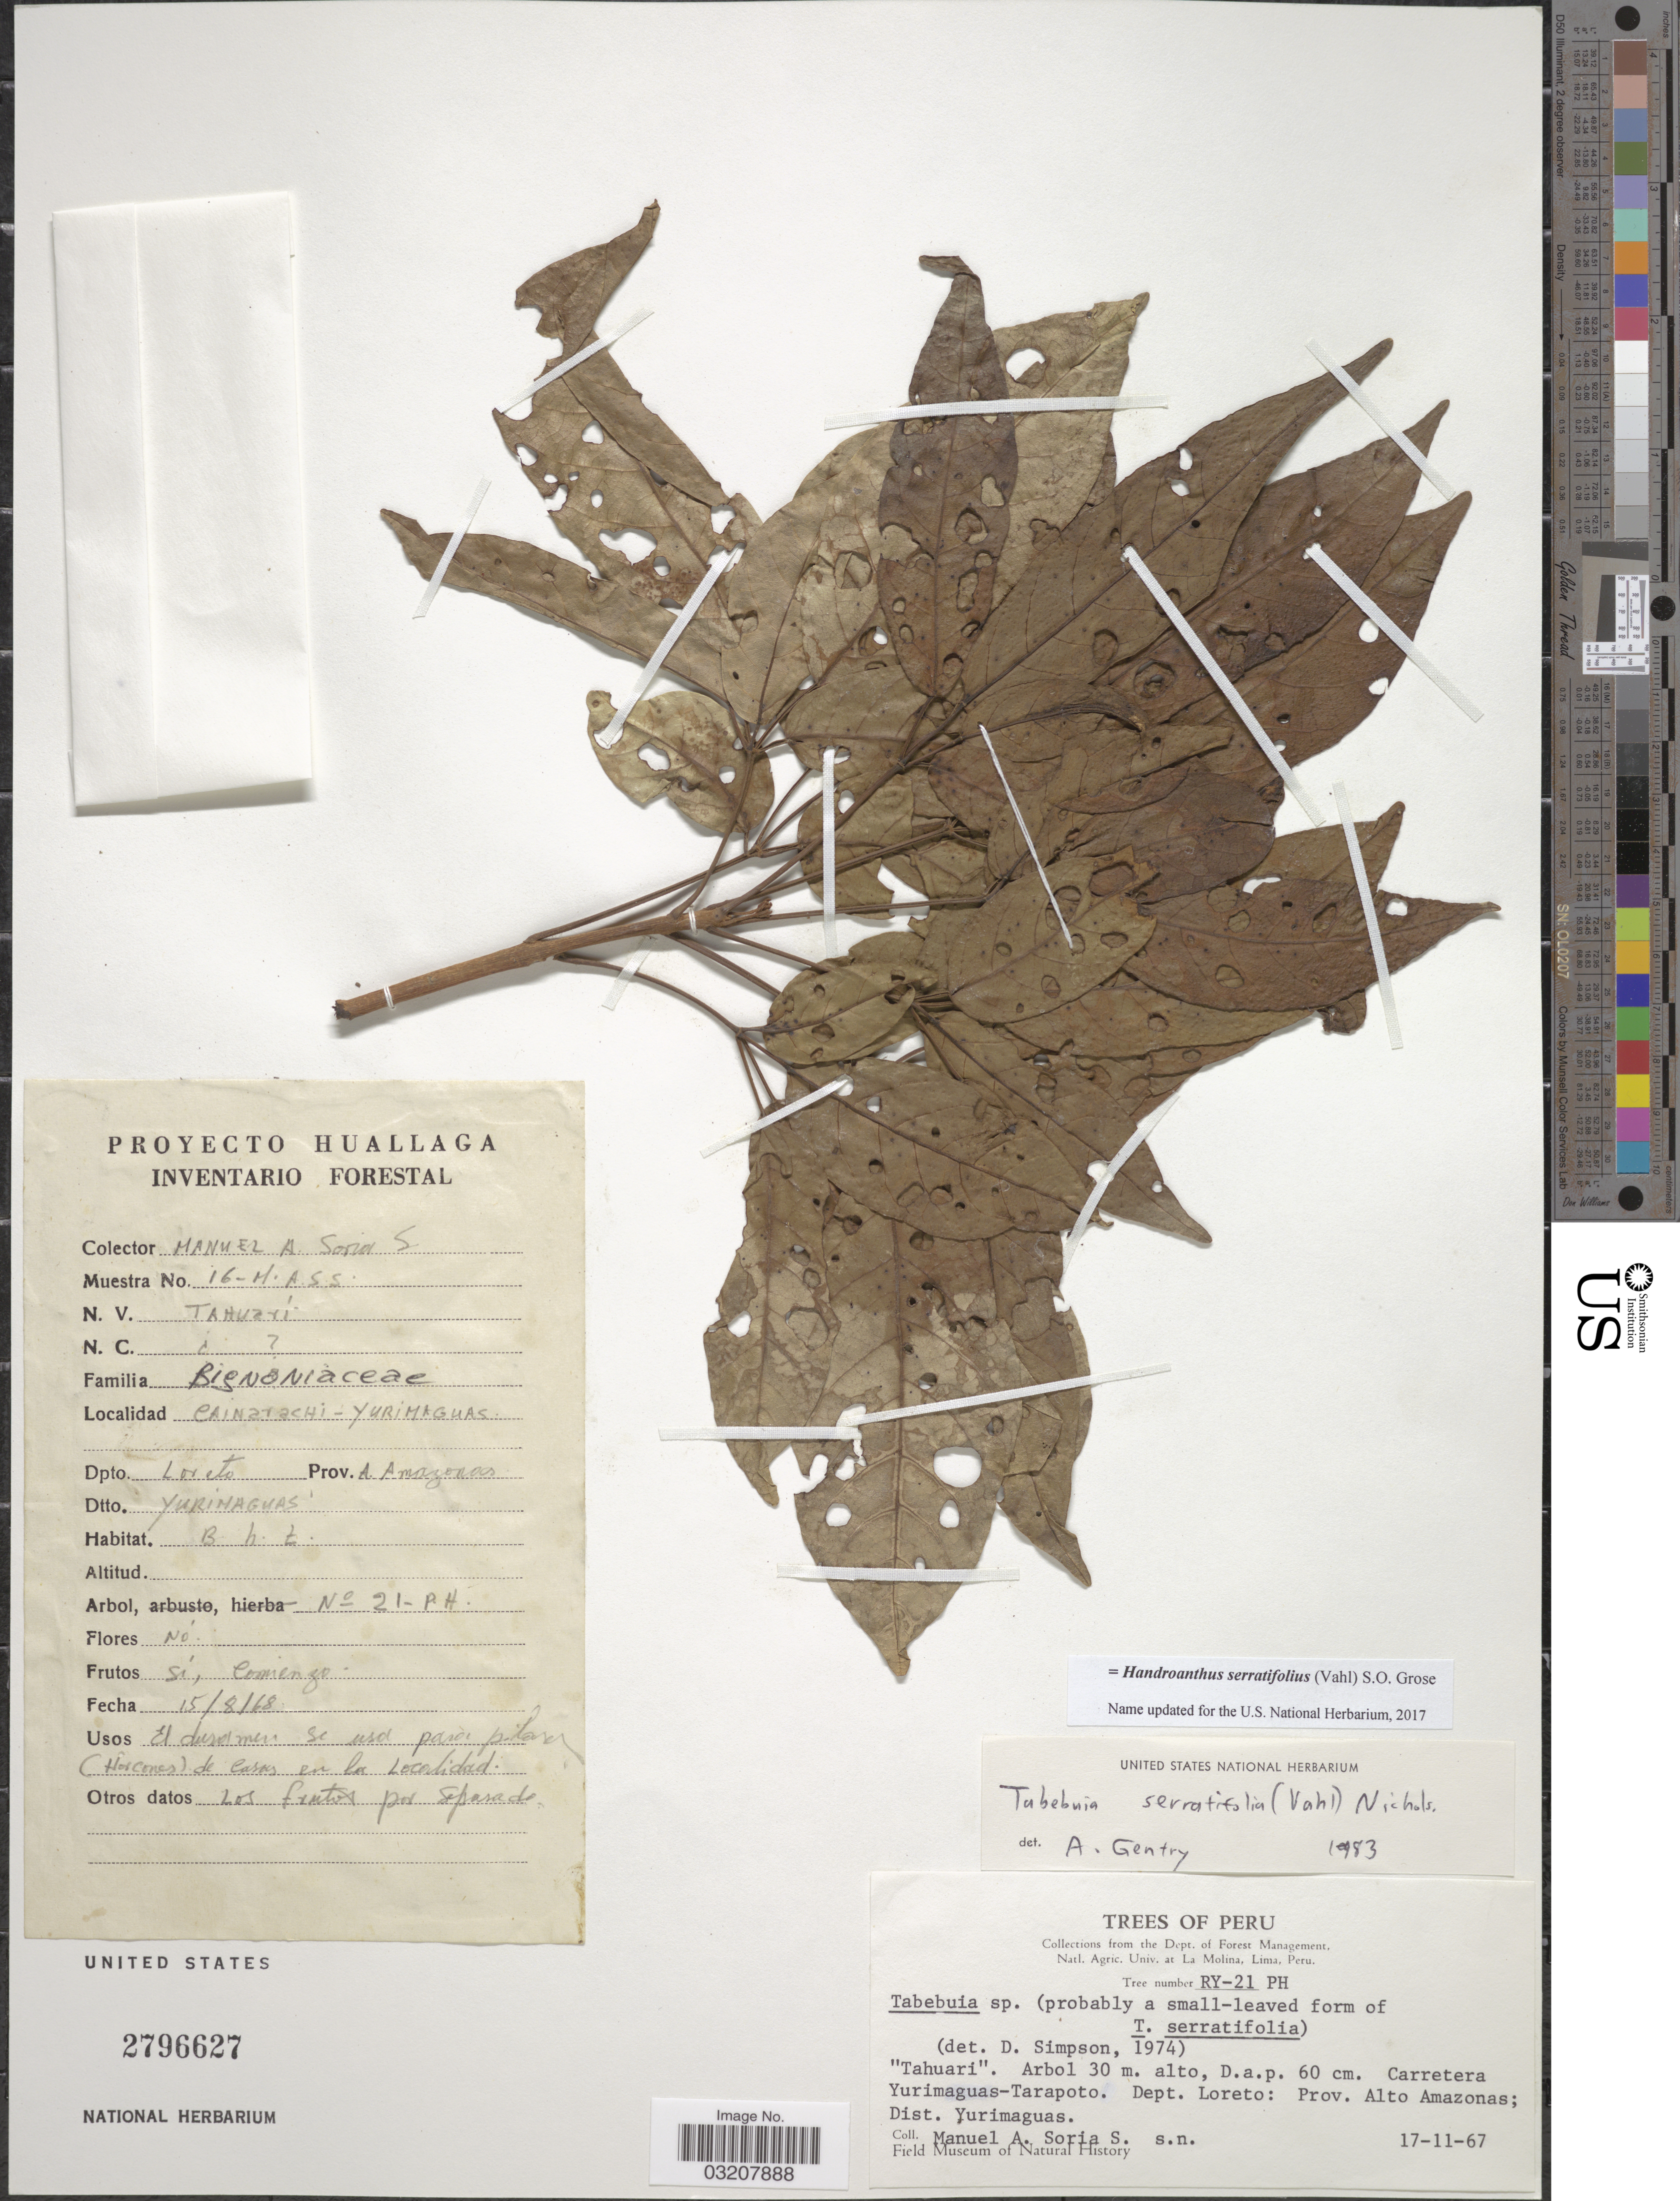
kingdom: Plantae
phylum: Tracheophyta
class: Magnoliopsida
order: Lamiales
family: Bignoniaceae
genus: Handroanthus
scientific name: Handroanthus serratifolius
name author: (Vahl) S.O. Grose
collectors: M. Soria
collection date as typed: Transcribed d/m/y: 17/11/67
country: Peru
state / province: Loreto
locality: Dept. Loreto: Prov. Alto Amazonas; Dist. Yurimaguas.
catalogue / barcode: US 2796627